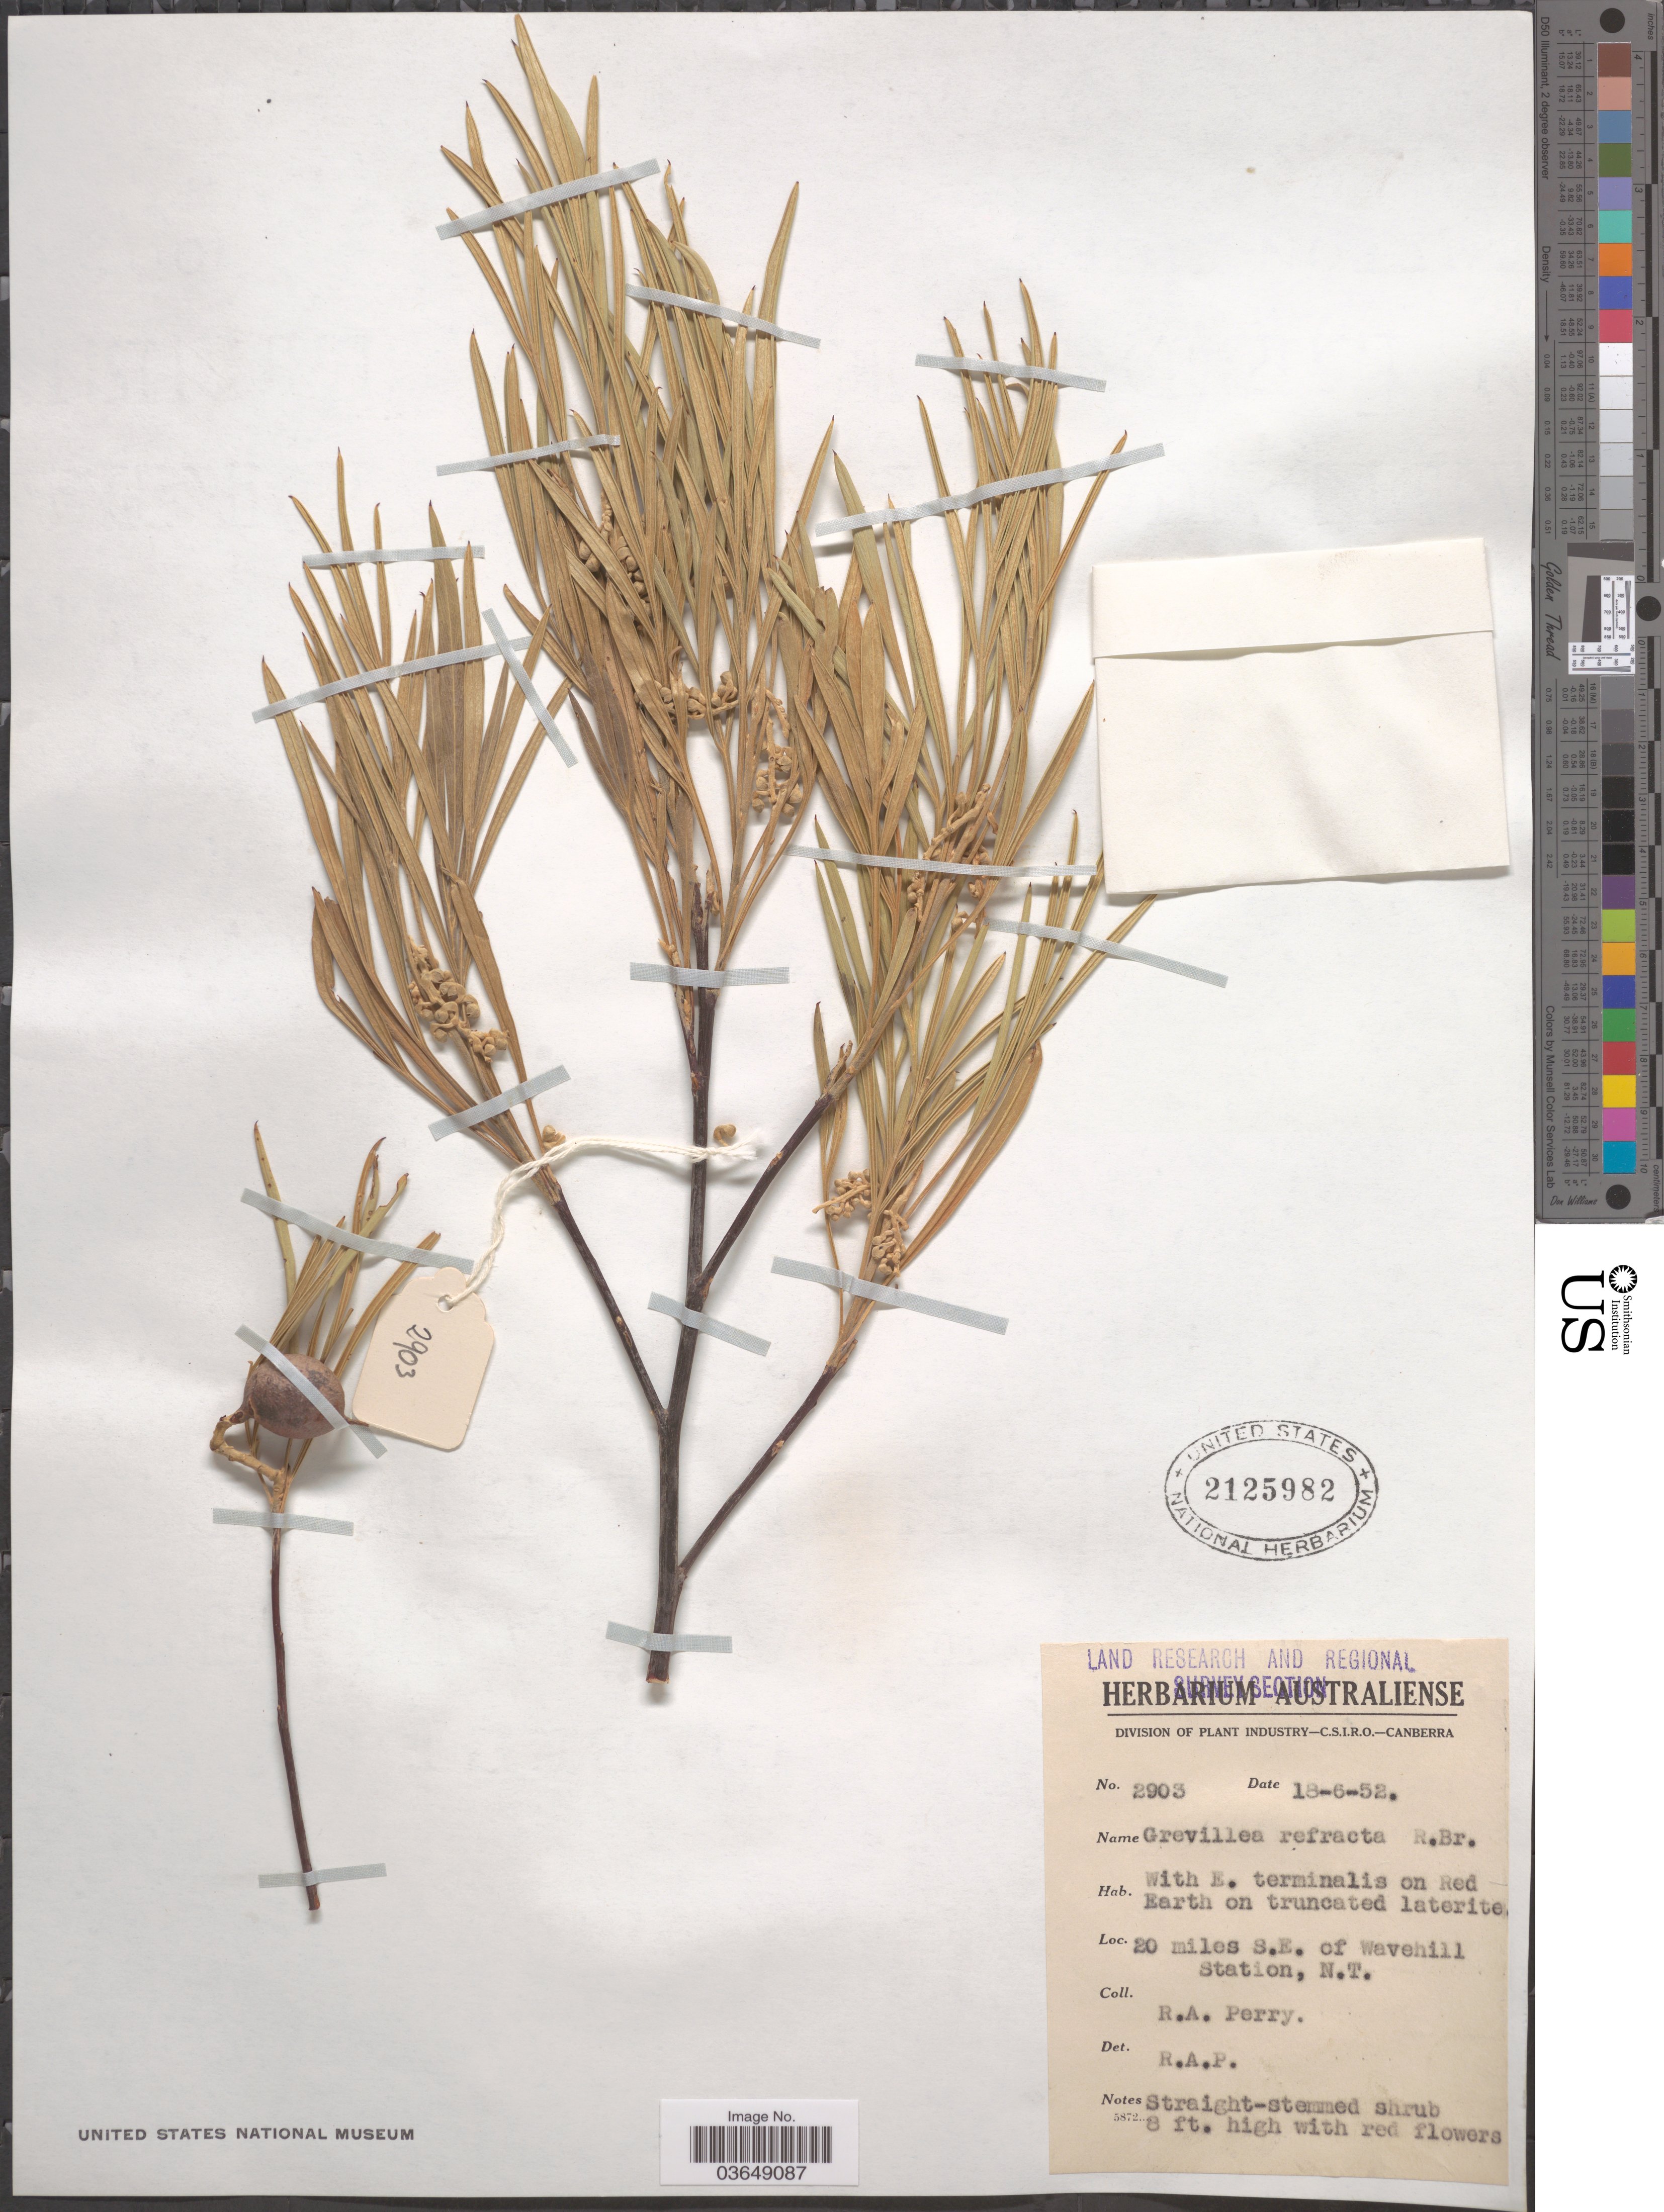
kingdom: Plantae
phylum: Tracheophyta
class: Magnoliopsida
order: Proteales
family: Proteaceae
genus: Grevillea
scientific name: Grevillea refracta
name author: R. Br.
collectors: Perry, R. A.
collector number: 2903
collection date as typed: Transcribed d/m/y: 18/6/52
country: Australia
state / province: Northern Territory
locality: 20 miles S.E. of Wavehill Station.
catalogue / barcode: US 2125982